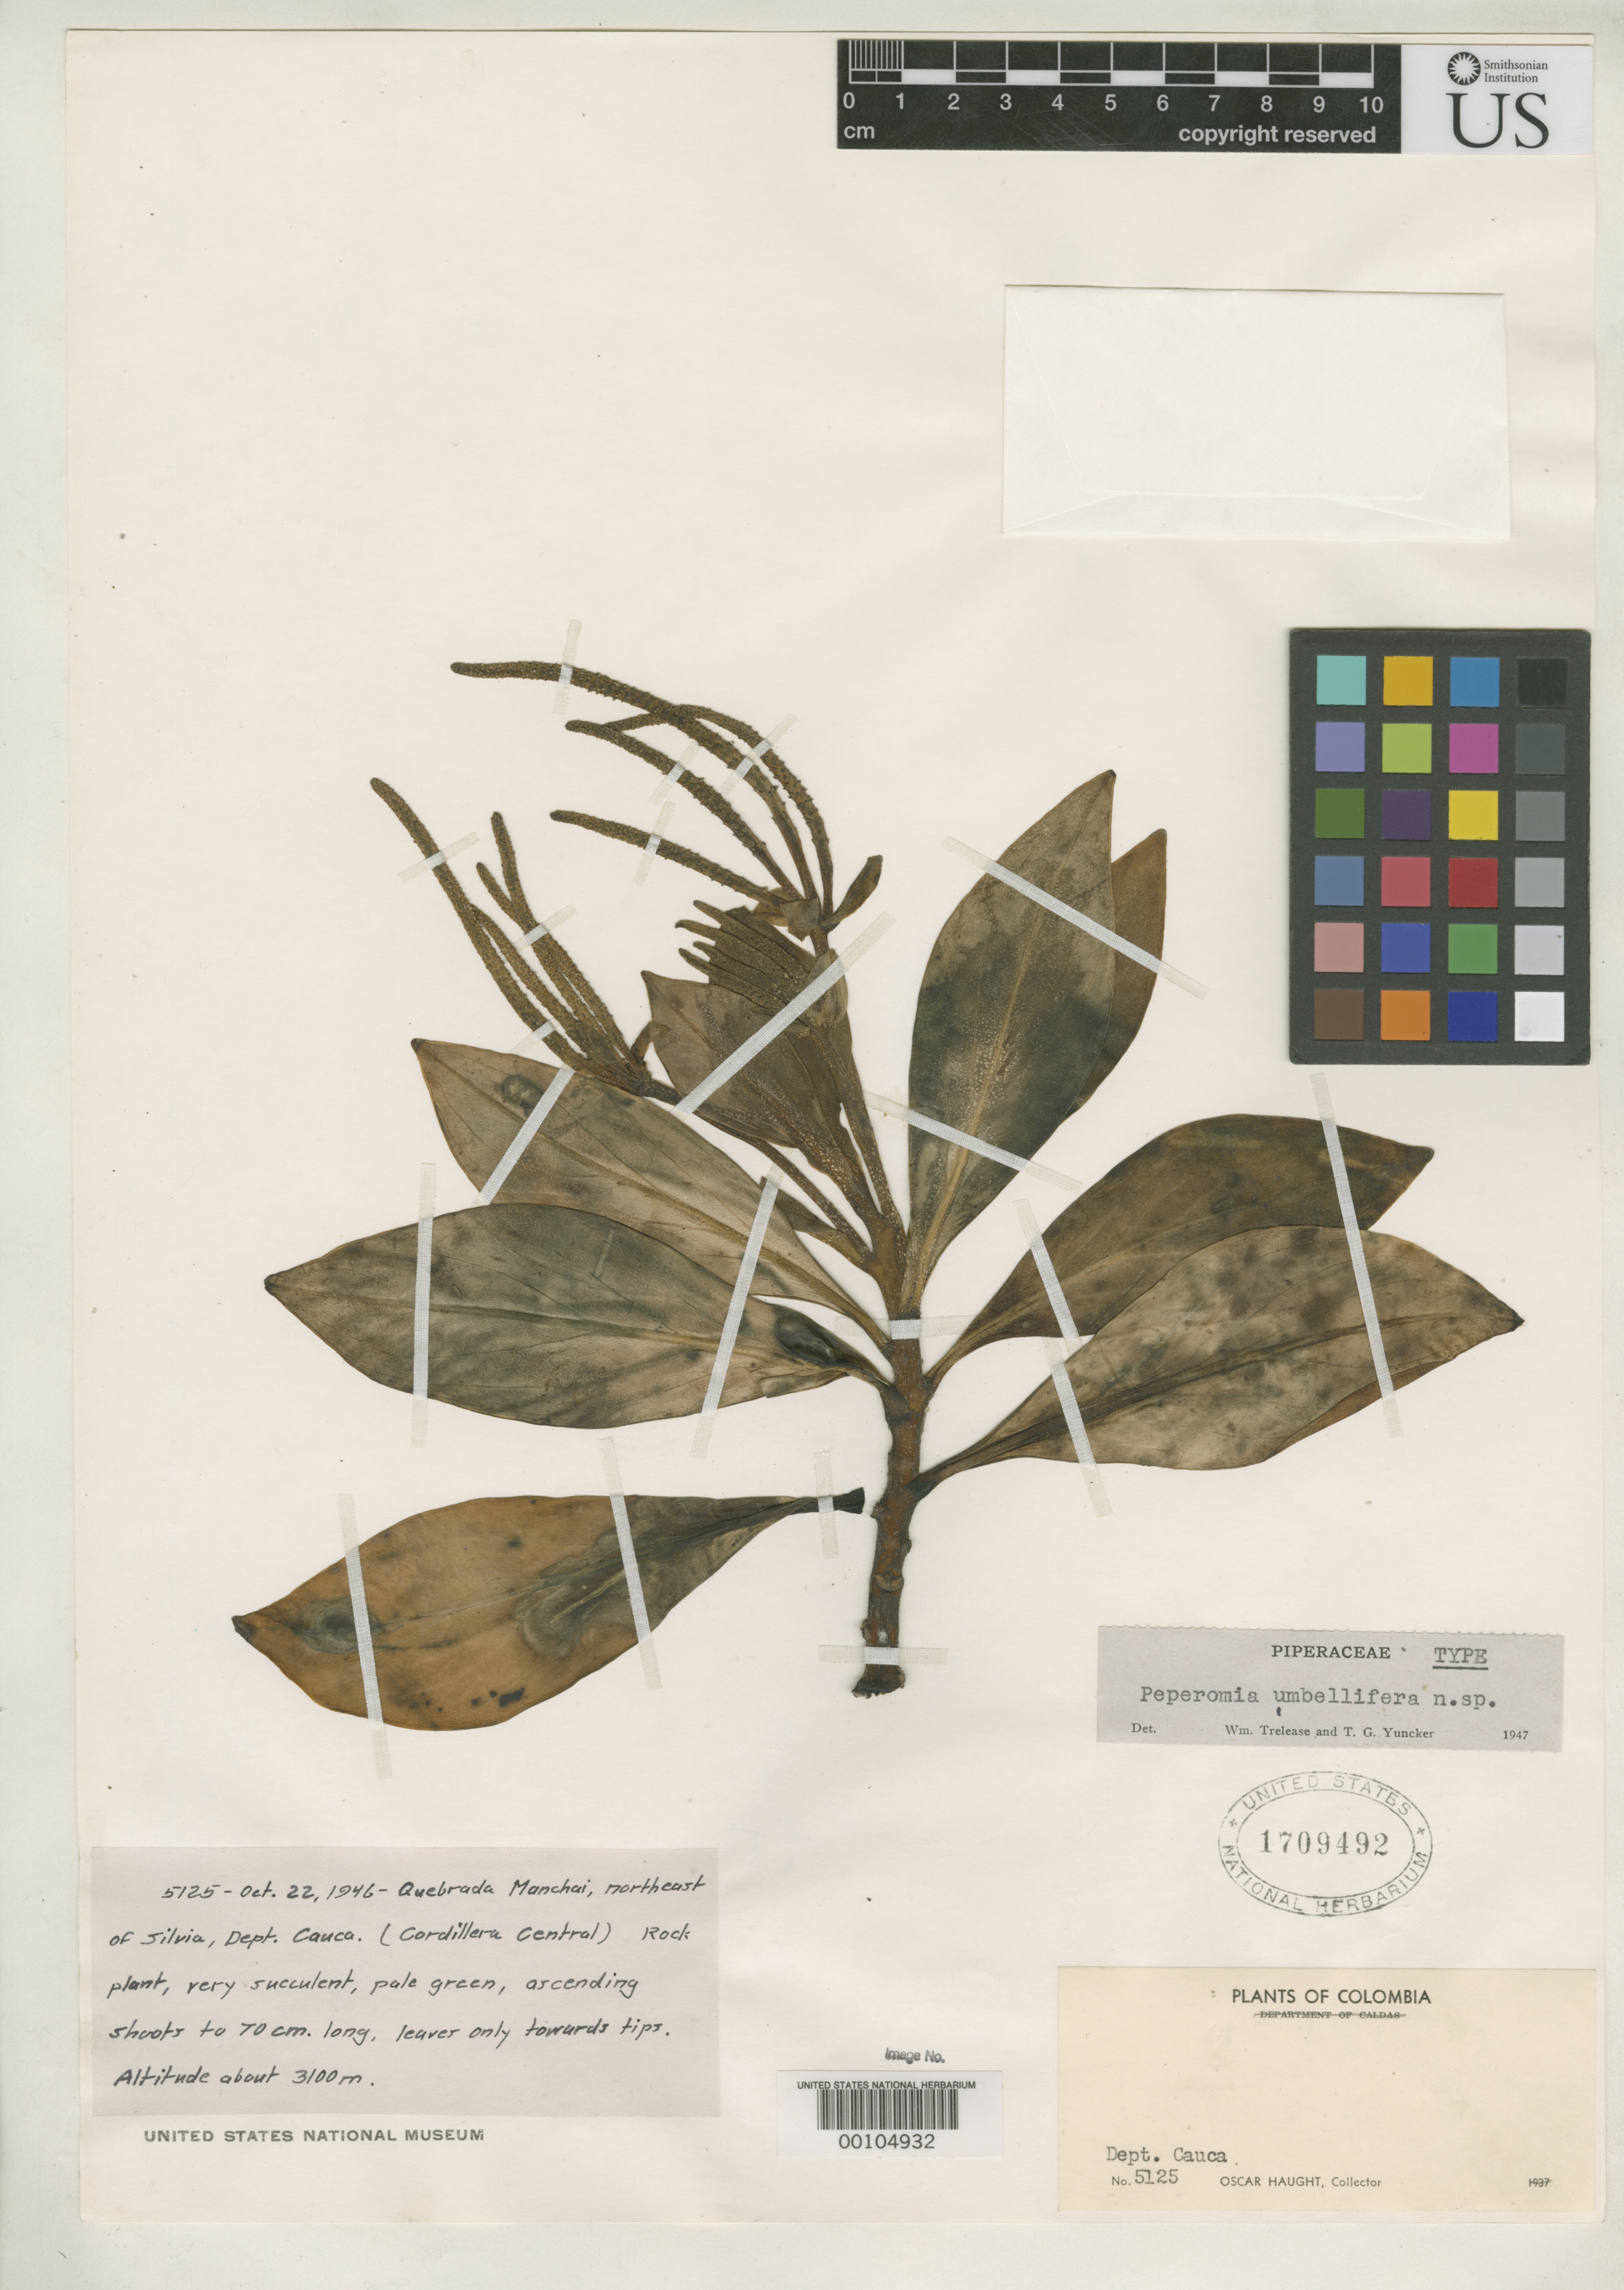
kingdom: Plantae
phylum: Tracheophyta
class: Magnoliopsida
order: Piperales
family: Piperaceae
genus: Peperomia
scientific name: Peperomia umbellifera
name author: Yunck.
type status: Holotype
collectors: O. L. Haught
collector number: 5125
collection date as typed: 22 Oct 1946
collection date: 1946-10-22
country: Colombia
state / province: Cauca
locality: Quebrada Manchai, NE of Silvia.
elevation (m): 3100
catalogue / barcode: US 1709492